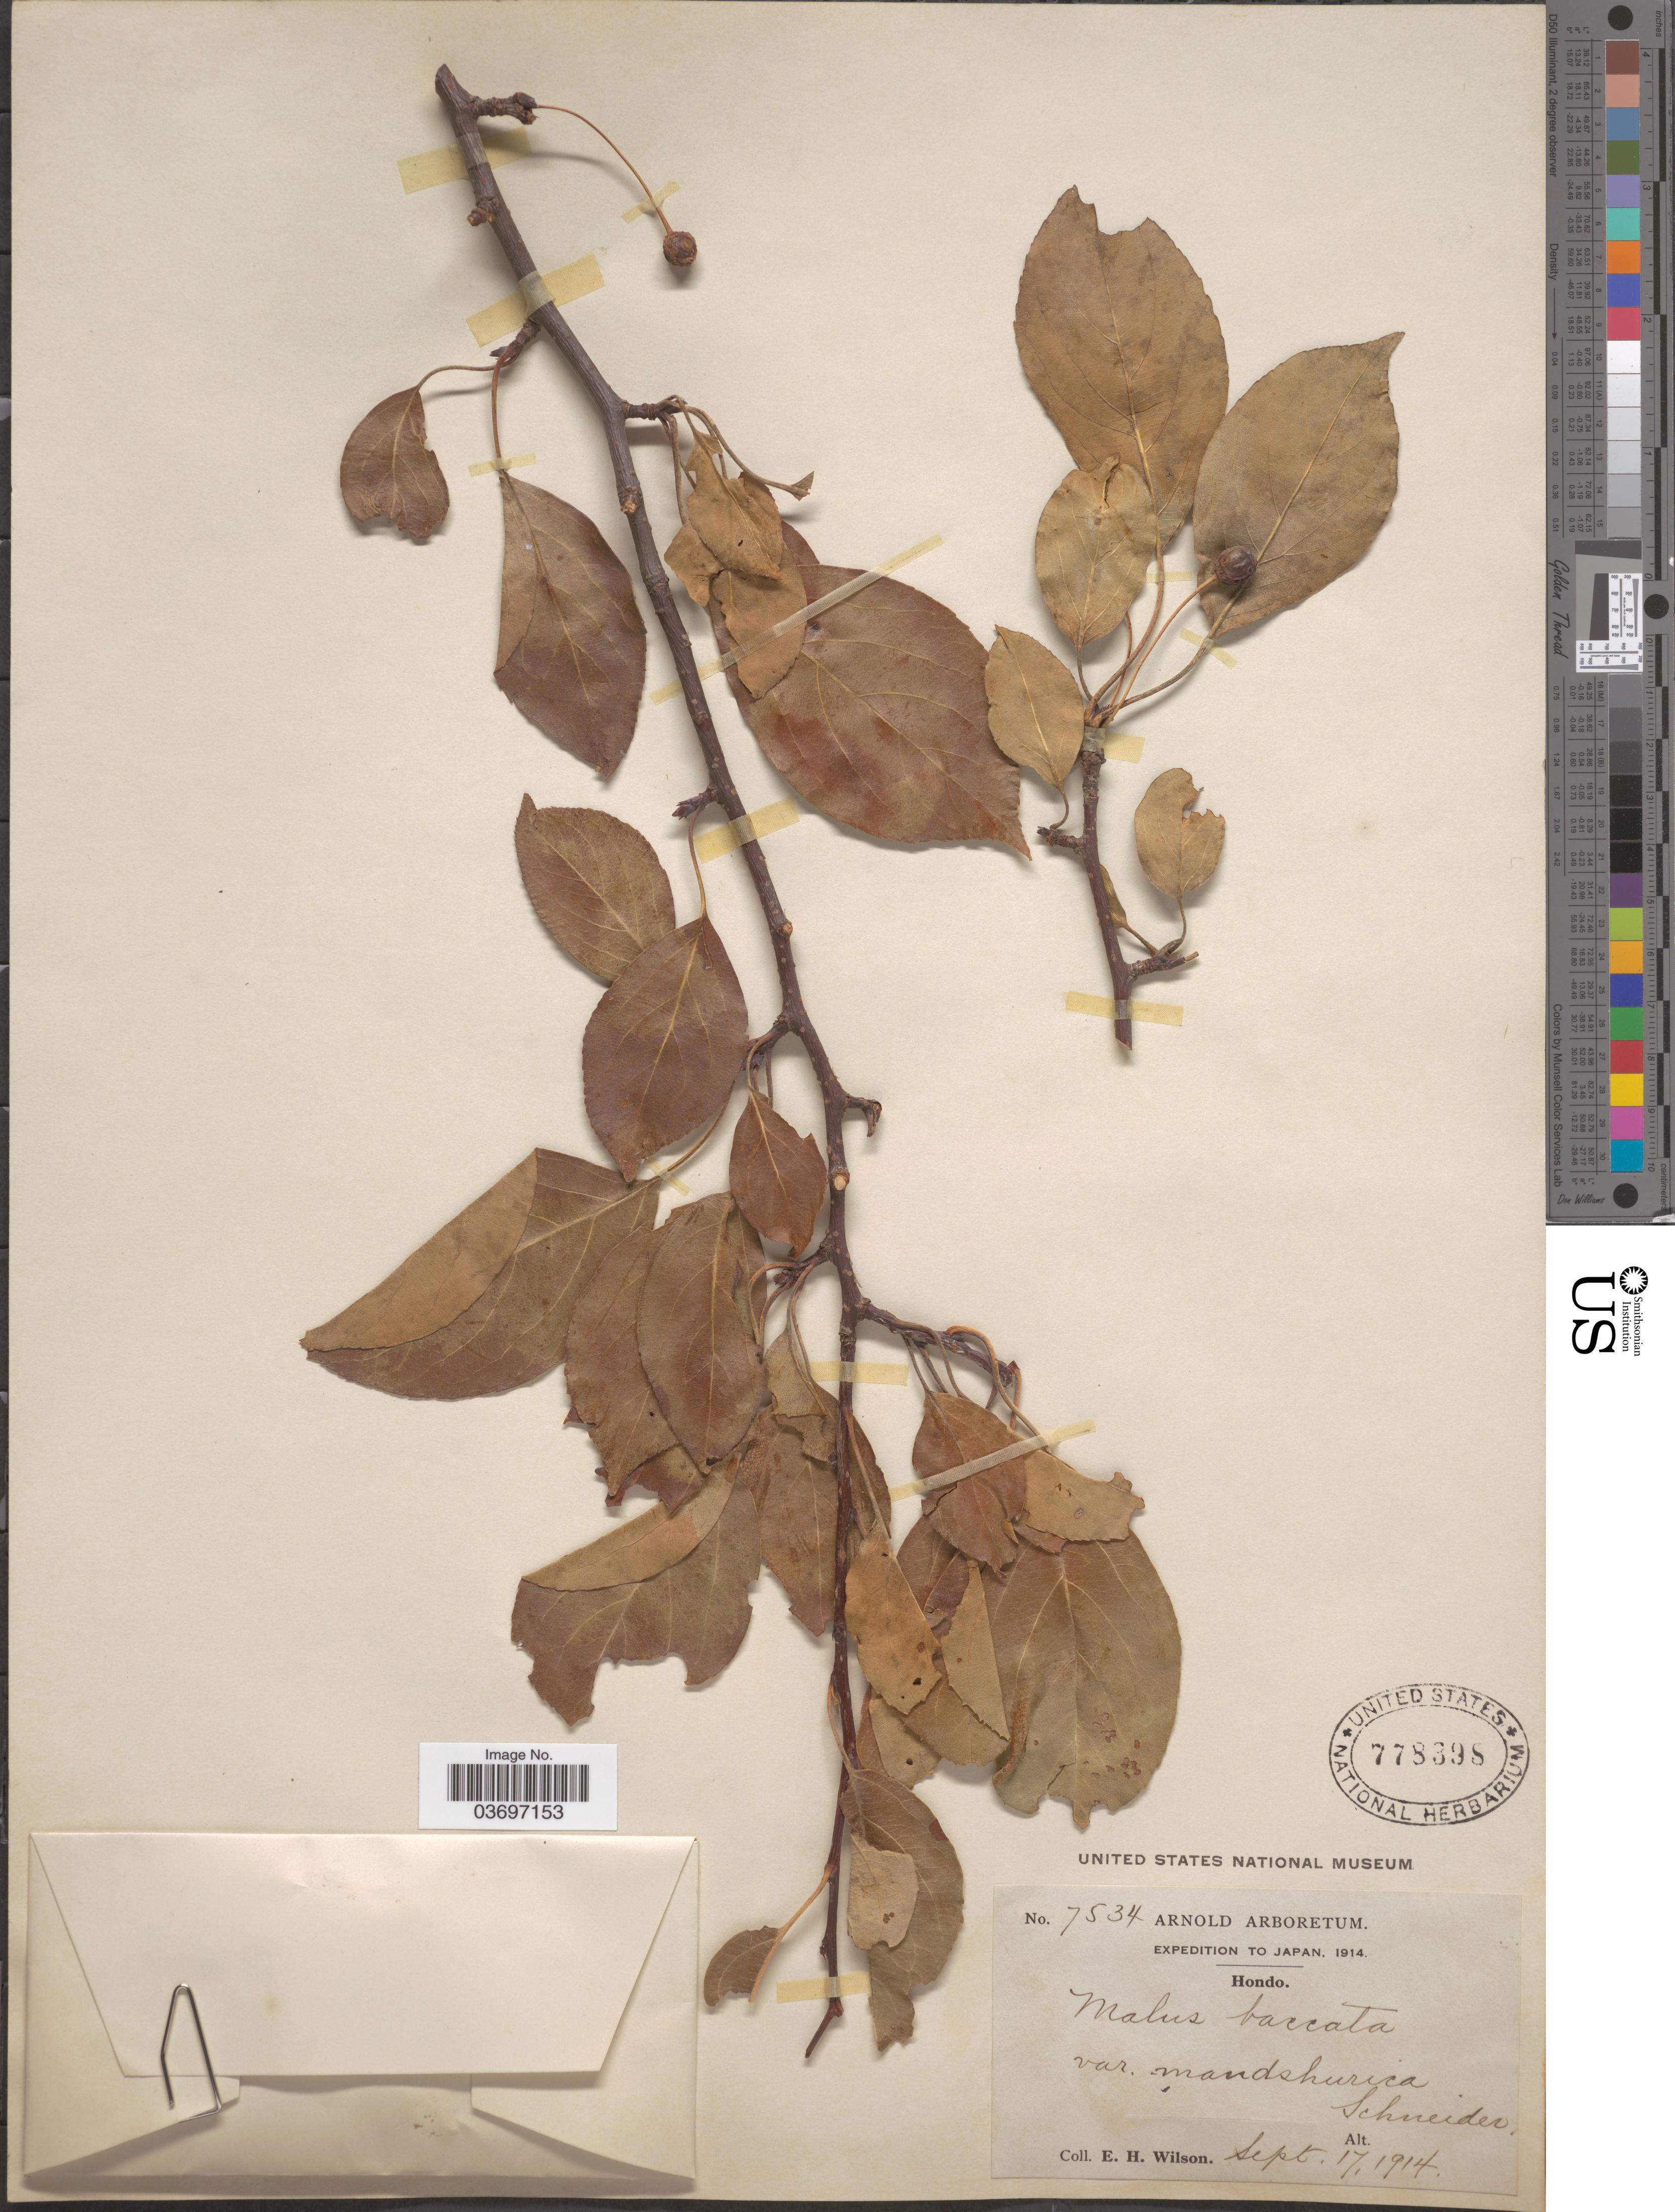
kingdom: Plantae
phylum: Tracheophyta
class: Magnoliopsida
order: Rosales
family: Rosaceae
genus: Malus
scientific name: Malus baccata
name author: (L.) Borkh.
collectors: E. Wilson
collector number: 7534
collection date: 1914-09-17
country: Japan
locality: Hondo.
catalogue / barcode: US 778398